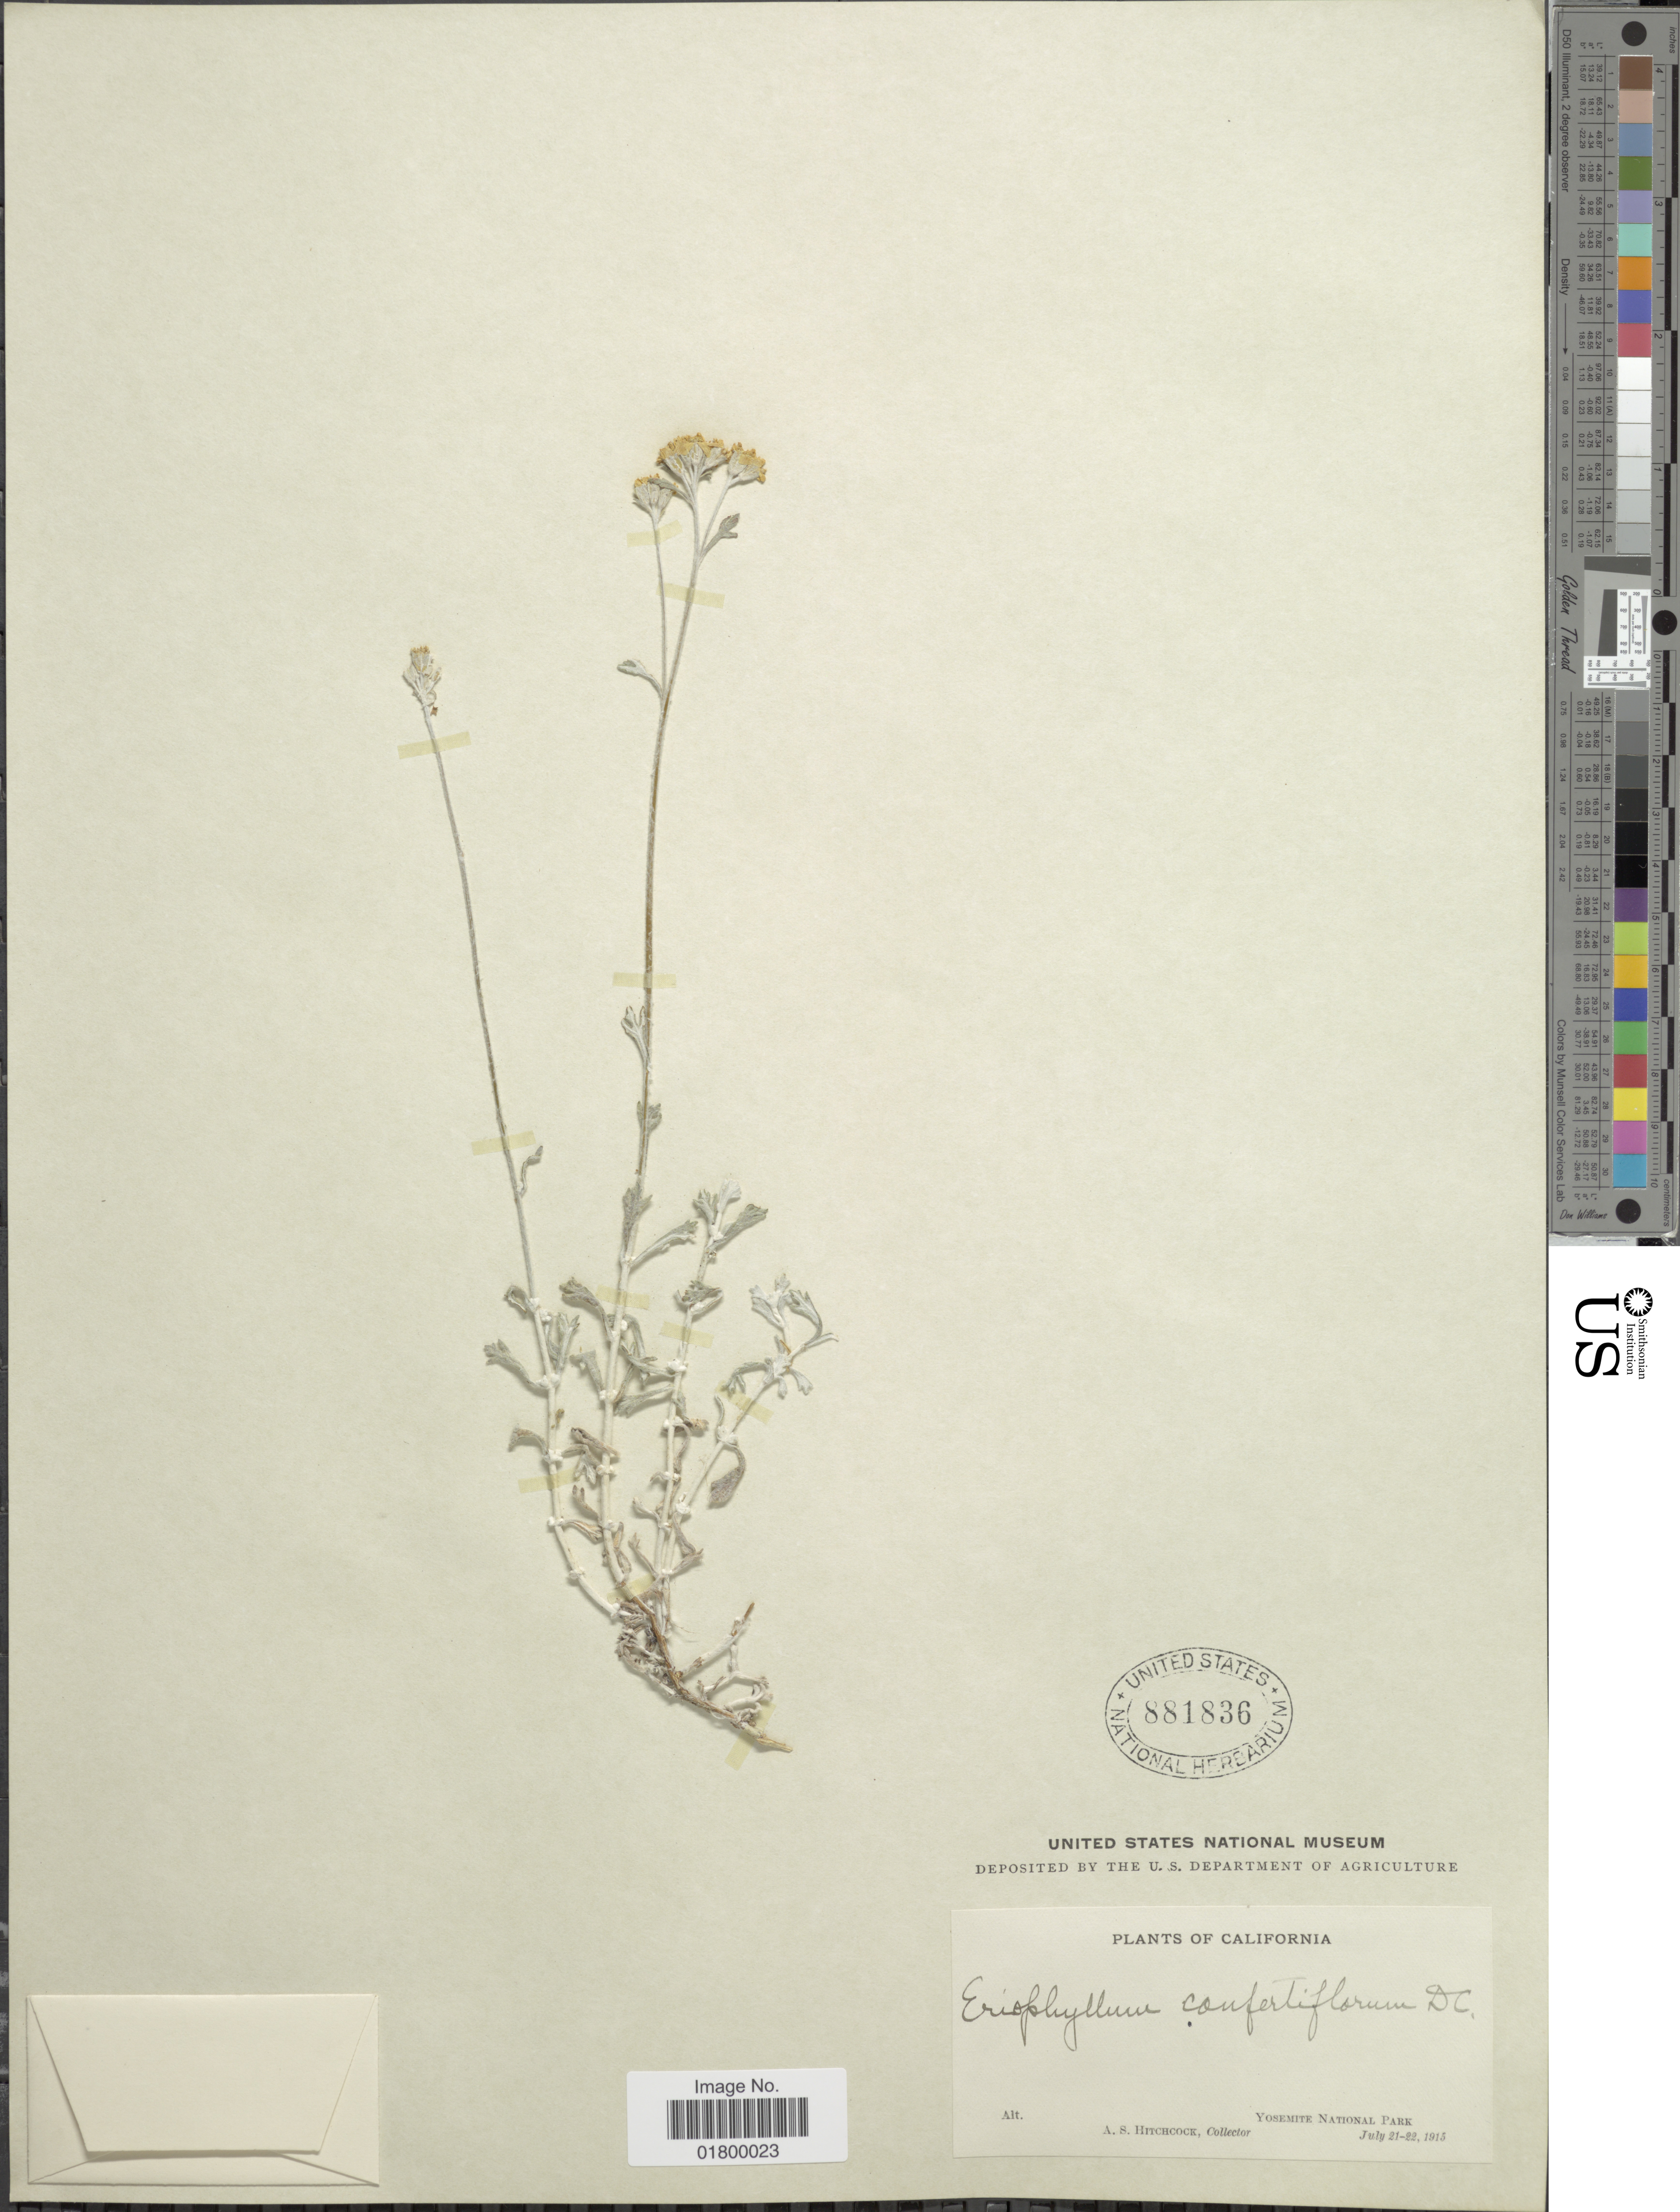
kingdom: Plantae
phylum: Tracheophyta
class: Magnoliopsida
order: Asterales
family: Asteraceae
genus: Eriophyllum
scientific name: Eriophyllum confertiflorum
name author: (DC.) A. Gray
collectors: A. S. Hitchcock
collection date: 1915-07-21/1915-07-22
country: United States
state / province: California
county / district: Mariposa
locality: Yosemite National Park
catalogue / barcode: US 881836